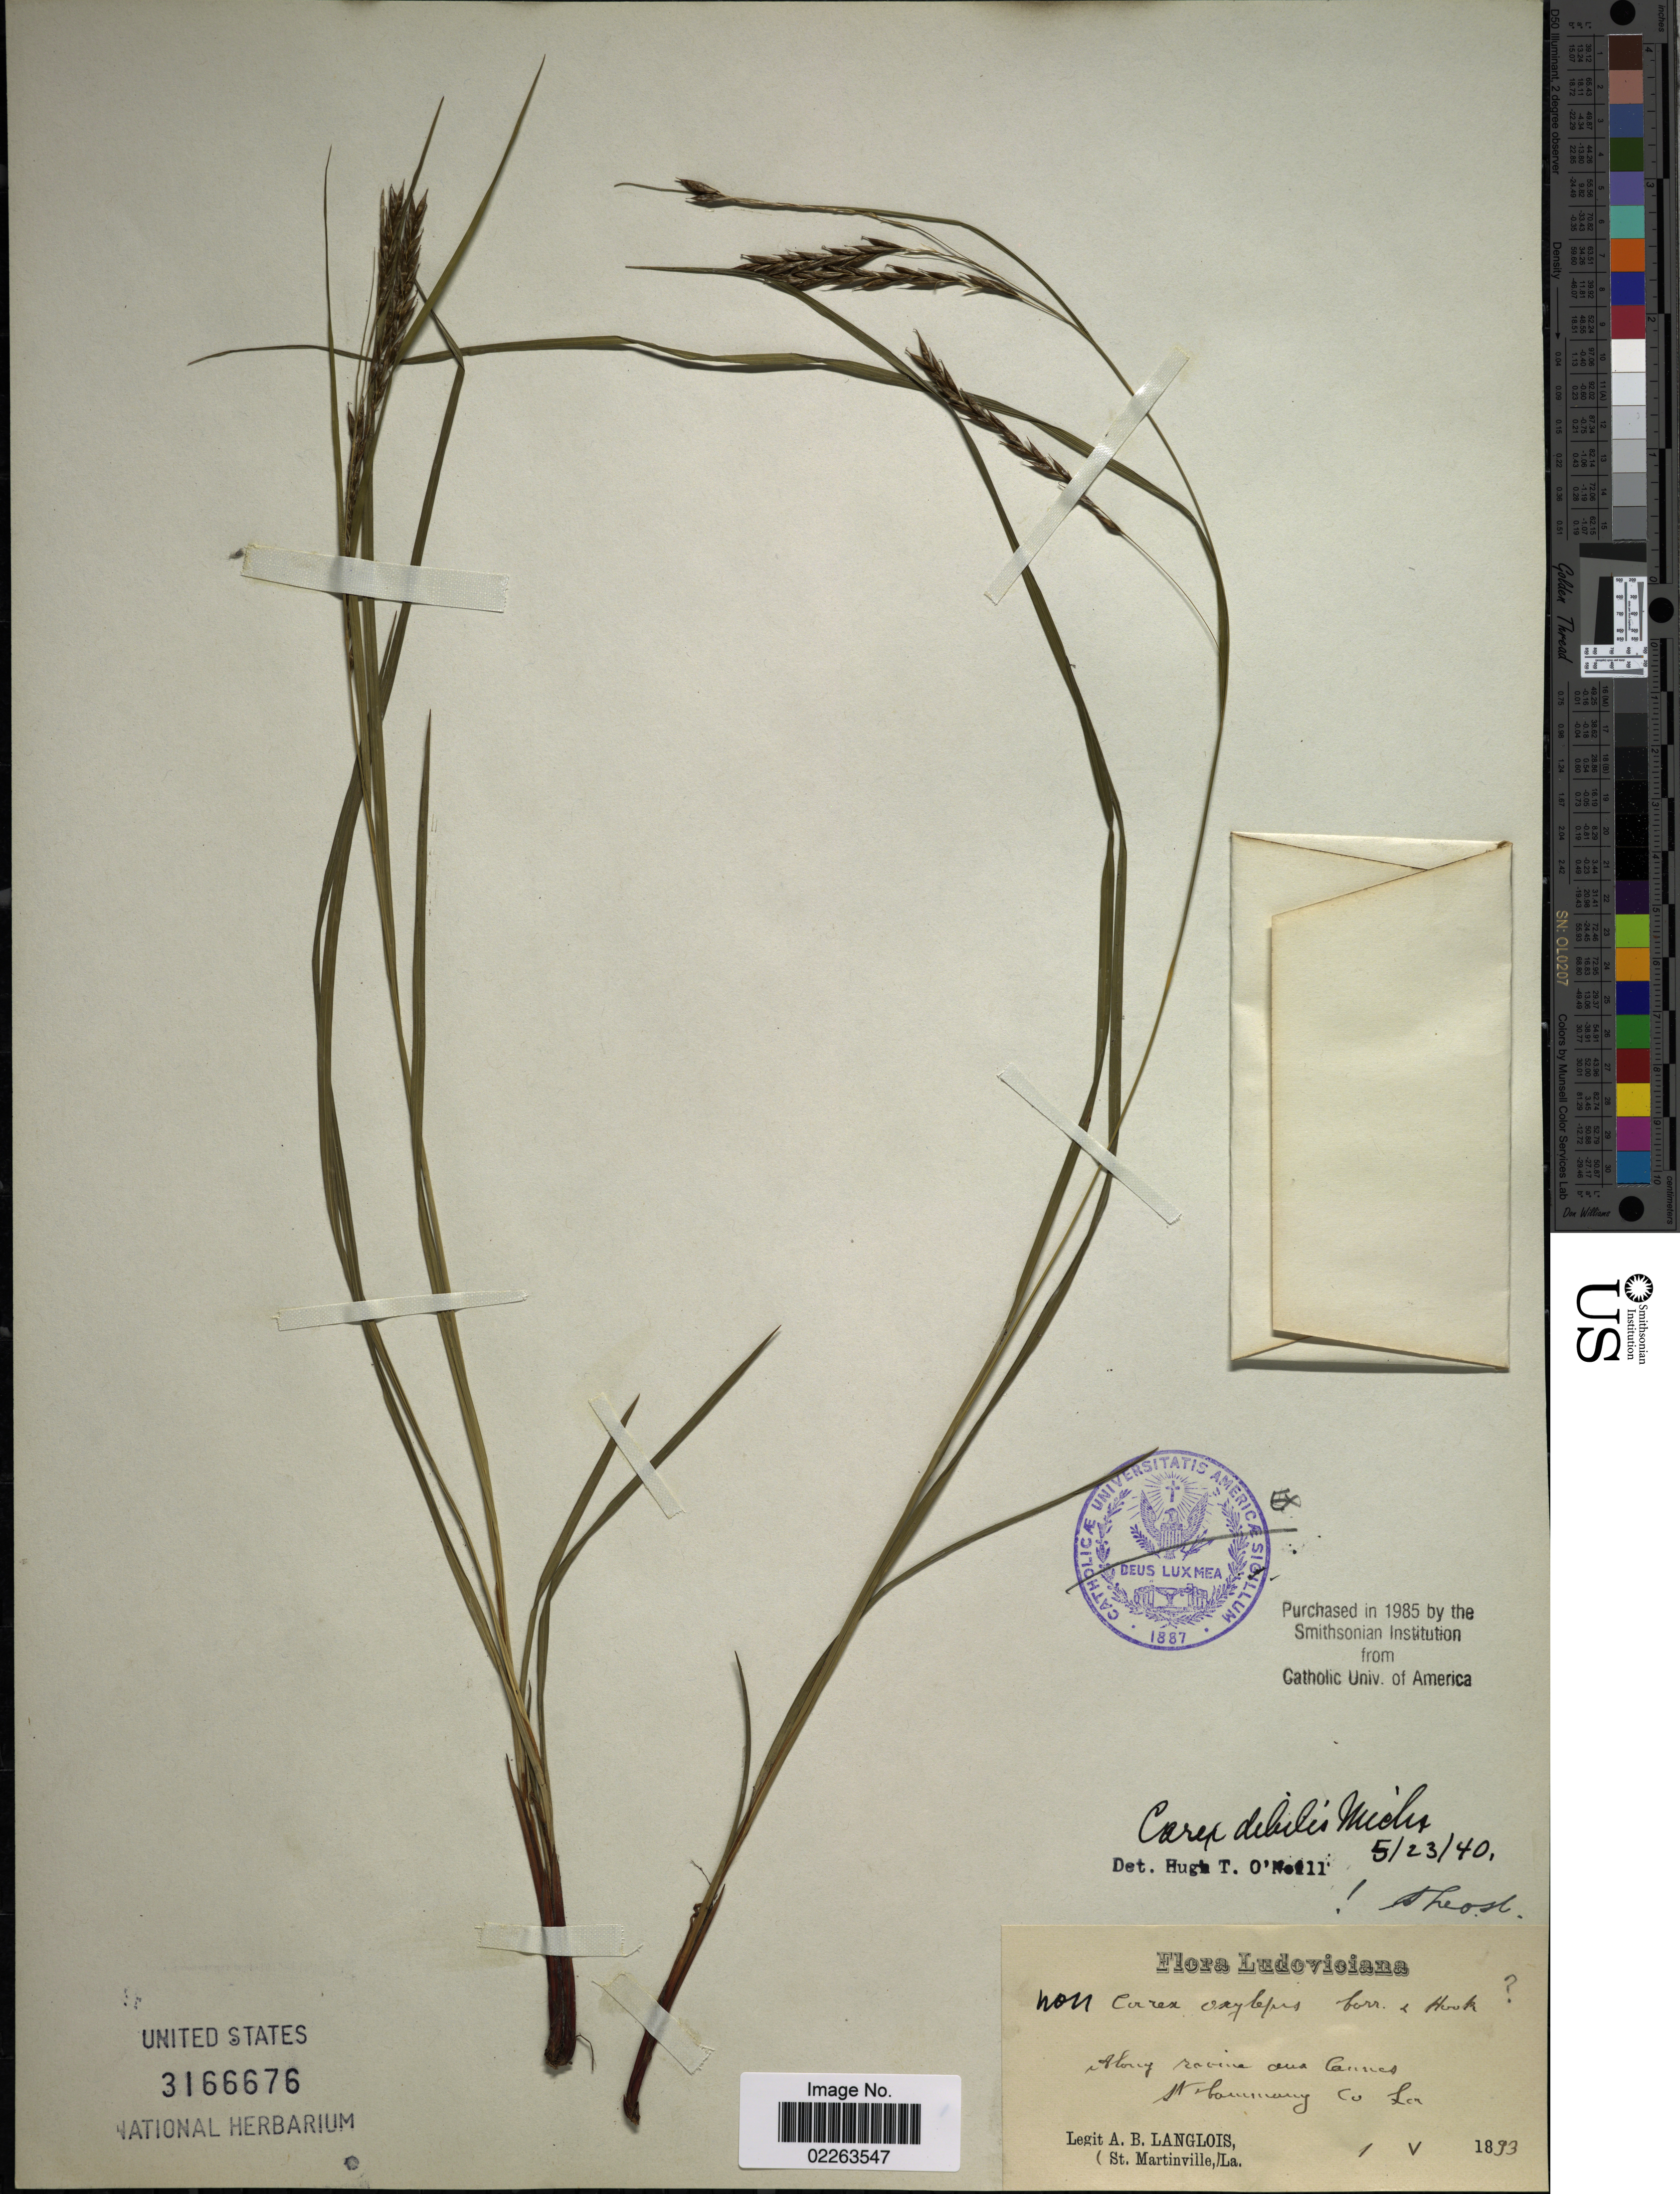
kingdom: Plantae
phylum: Tracheophyta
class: Liliopsida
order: Poales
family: Cyperaceae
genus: Carex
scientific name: Carex debilis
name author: Michx.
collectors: A. Langlois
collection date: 1893-05-01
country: United States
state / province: Louisiana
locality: St. Tammany Co.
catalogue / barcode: US 3166676